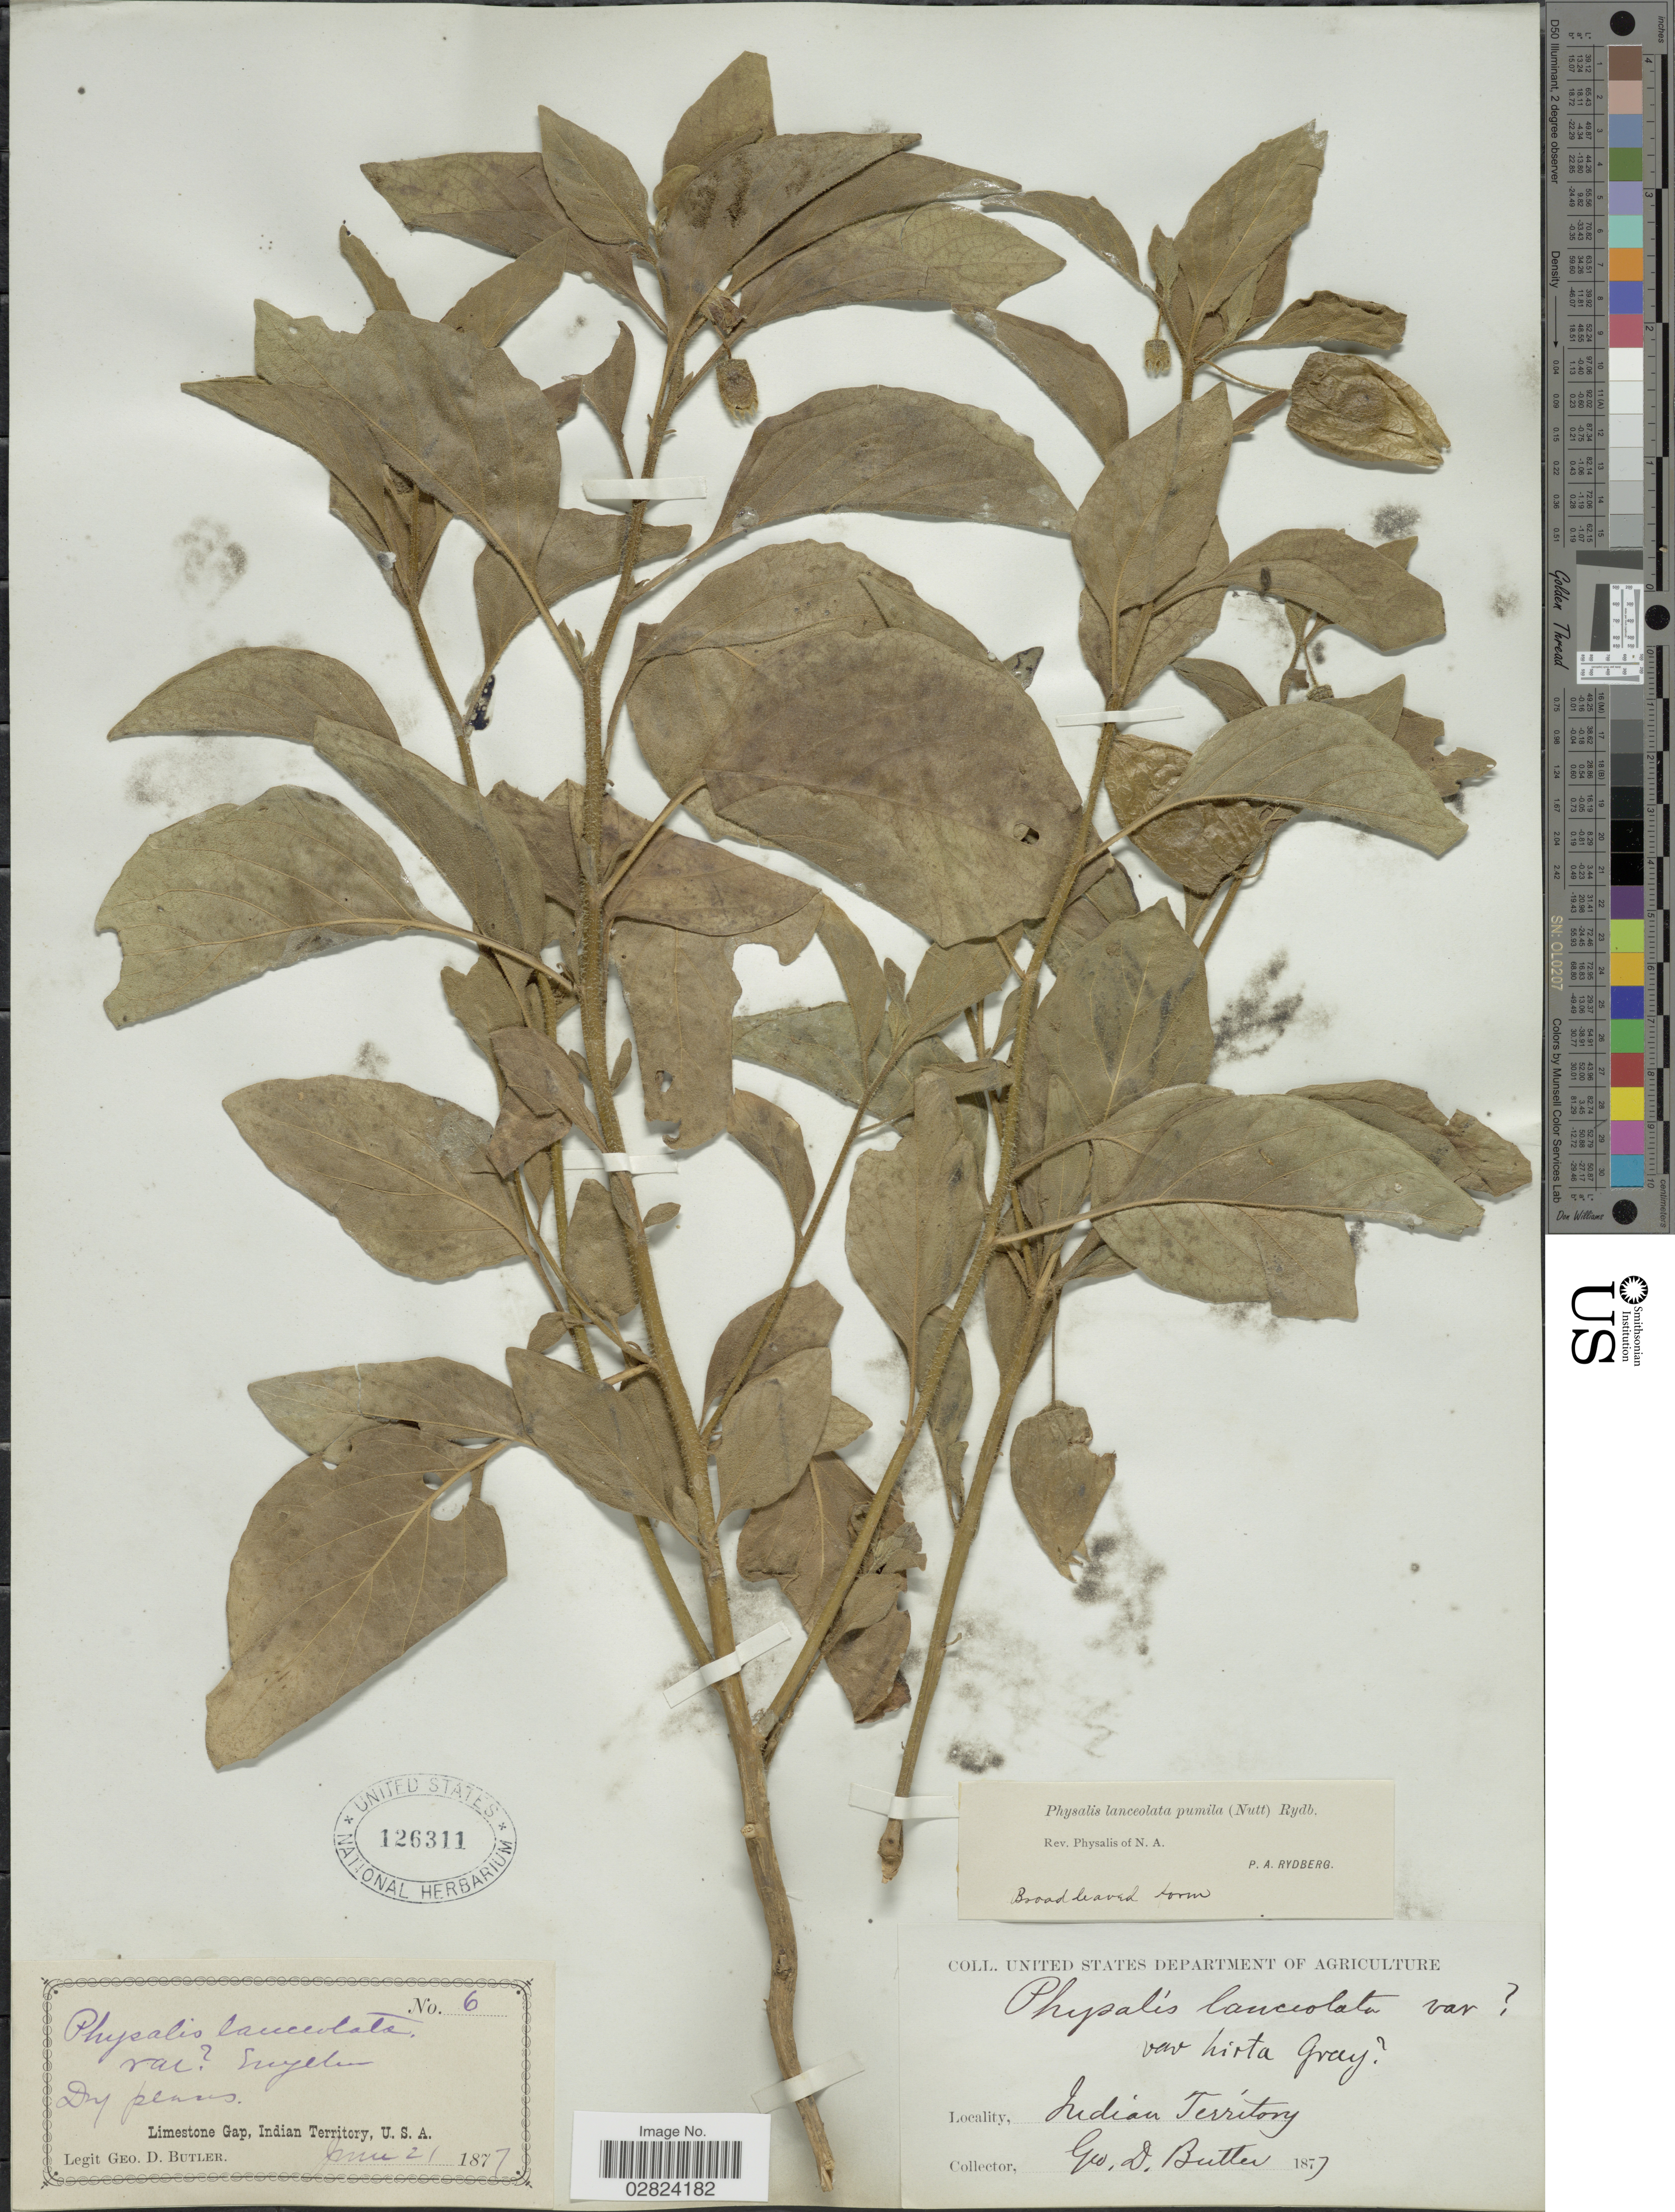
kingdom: Plantae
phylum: Tracheophyta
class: Magnoliopsida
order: Solanales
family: Solanaceae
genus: Physalis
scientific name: Physalis pumila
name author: Nutt.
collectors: G. D. Butler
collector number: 6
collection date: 1877-06-21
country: United States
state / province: Oklahoma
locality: Limestone Gap. Indian Territory.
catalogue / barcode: US 126311